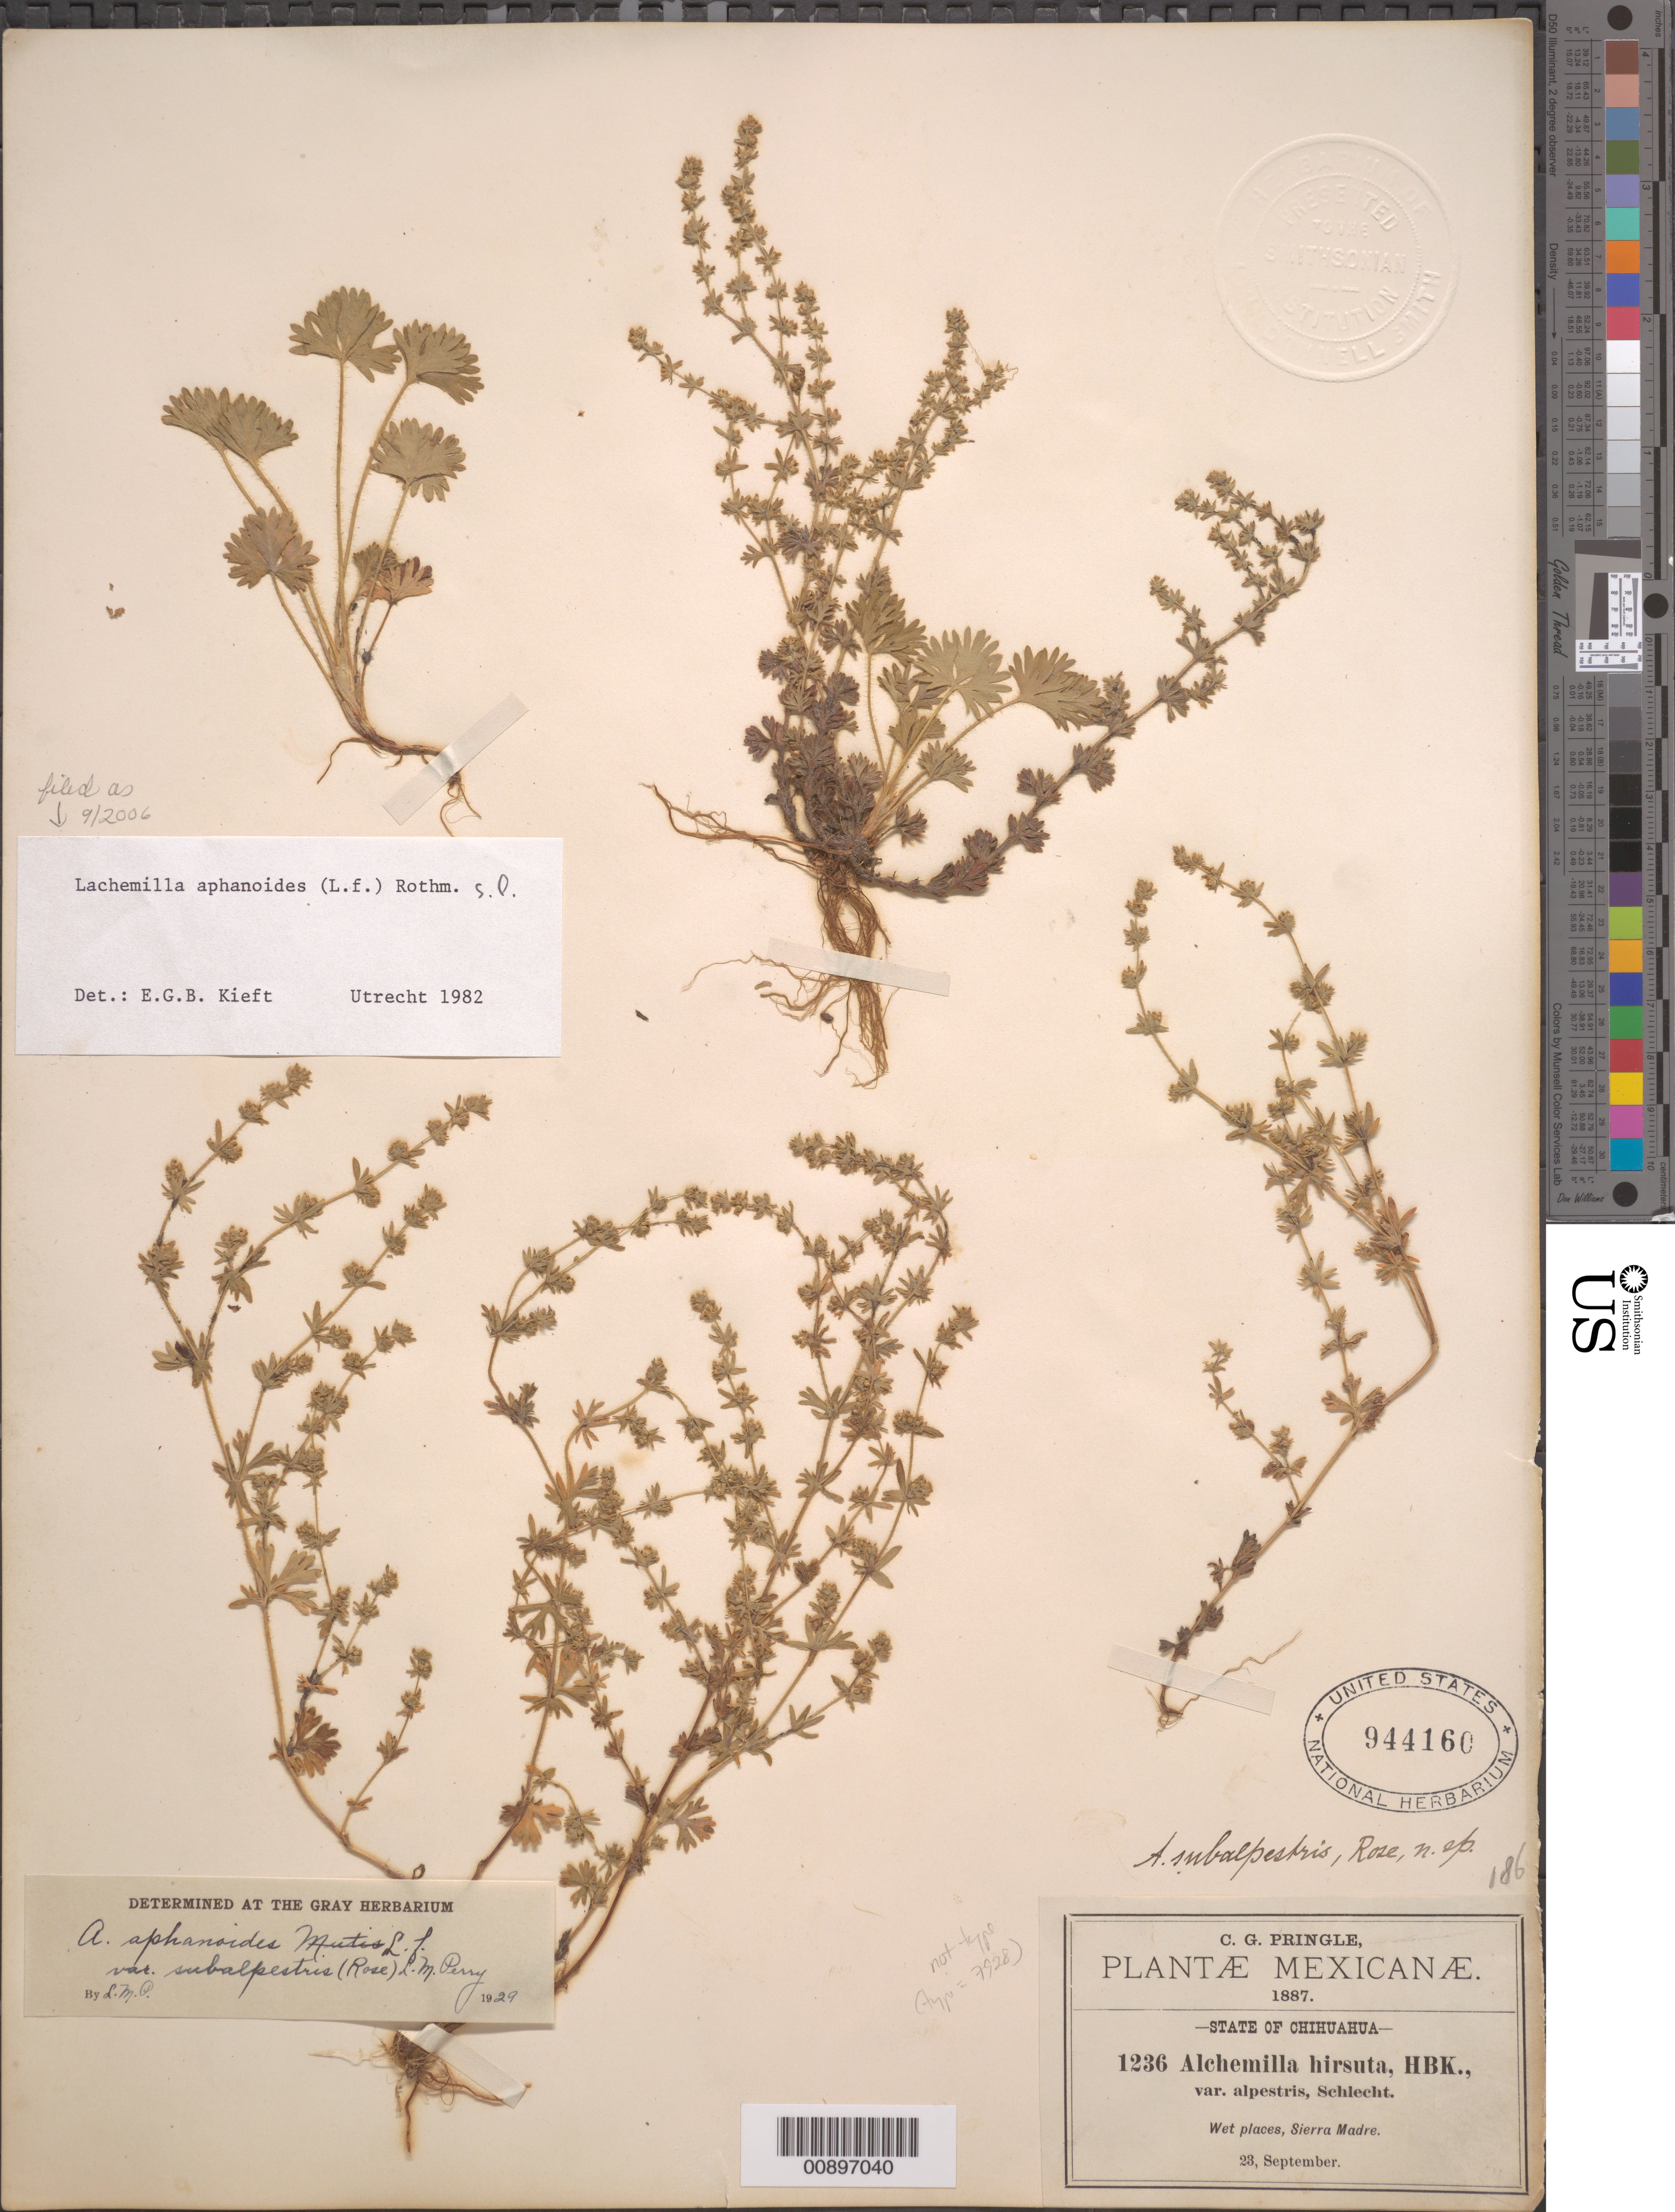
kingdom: Plantae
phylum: Tracheophyta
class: Magnoliopsida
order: Rosales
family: Rosaceae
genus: Lachemilla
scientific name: Lachemilla aphanoides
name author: (Mutis ex L. f.) Rothm.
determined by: Kieft, E. G. B.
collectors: C. G. Pringle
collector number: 1236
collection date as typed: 23 Sep 1887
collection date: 1887-09-23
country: Mexico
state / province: Chihuahua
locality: Sierra Madre, Chihuahua.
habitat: Wet places.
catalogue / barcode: US 944160